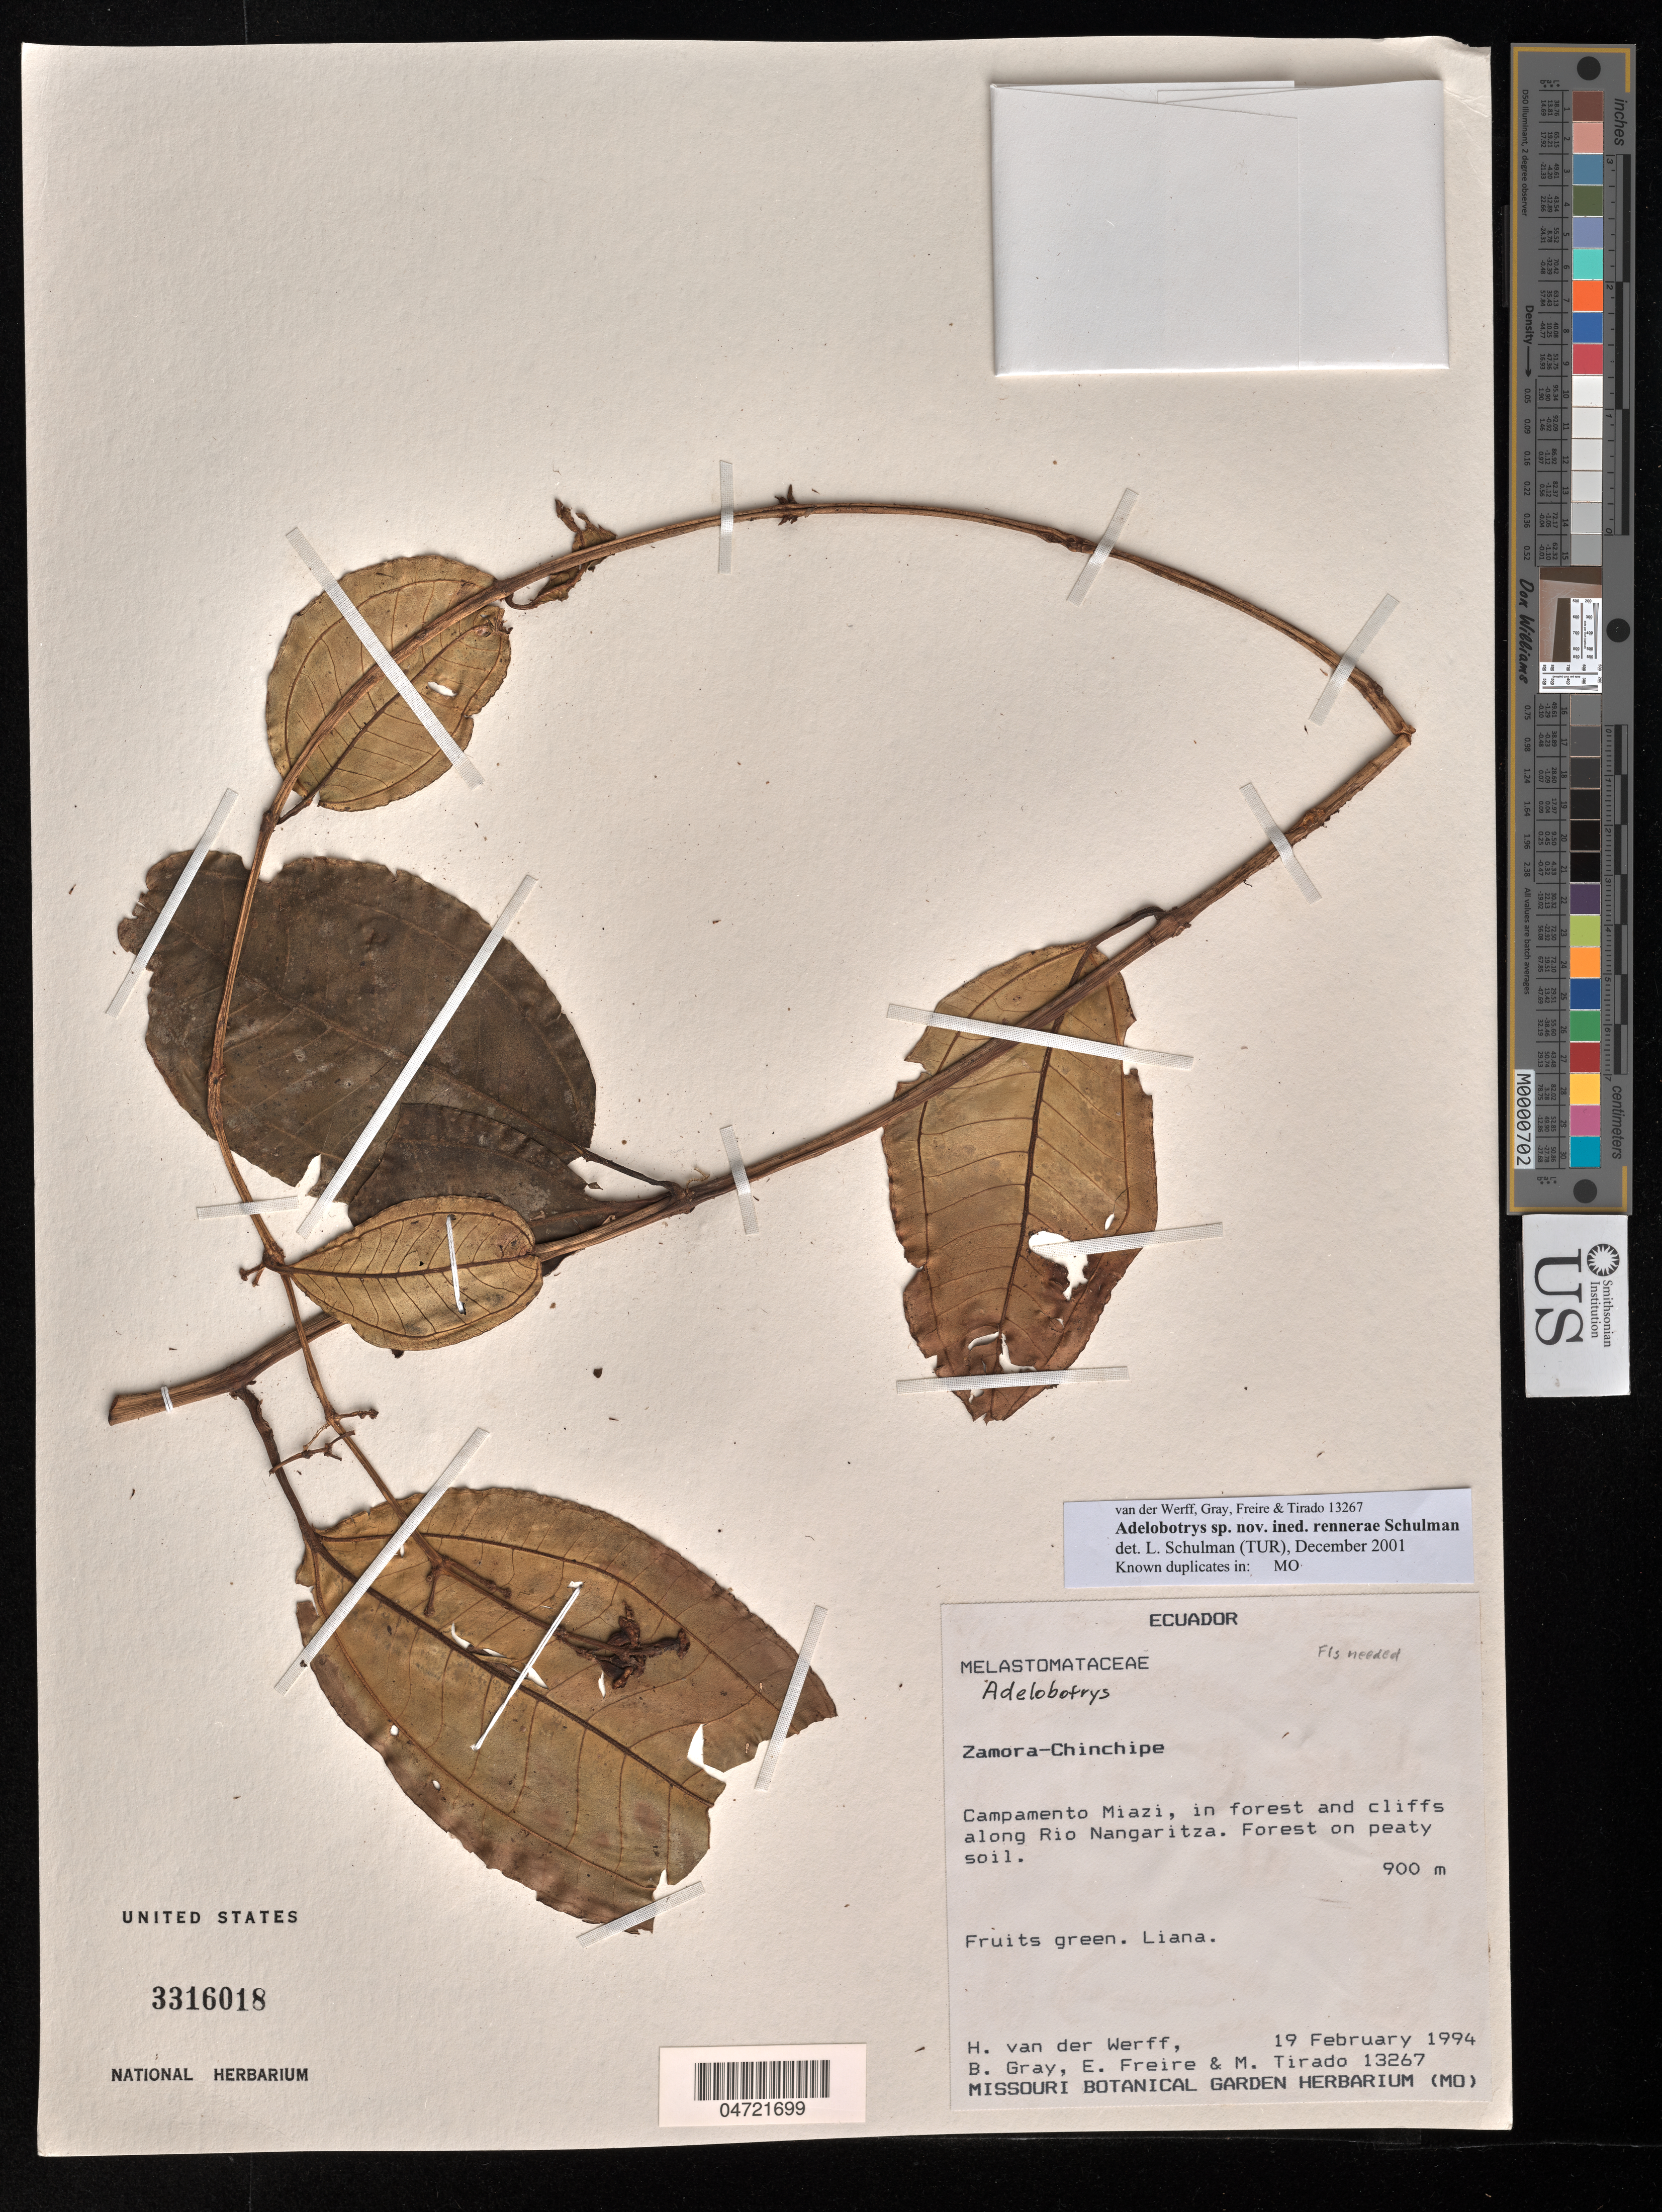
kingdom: Plantae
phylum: Tracheophyta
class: Magnoliopsida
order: Myrtales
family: Melastomataceae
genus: Adelobotrys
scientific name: Adelobotrys sp. nov.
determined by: Schulman, Leif, (TUR), University of Turku (FINLAND)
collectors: H. van der Werff & M. Tirado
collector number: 13267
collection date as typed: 19 Feb 1994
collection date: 1994-02-19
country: Ecuador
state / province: Zamora-Chinchipe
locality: Campamento Miazi, in forest and cliffs along Rio Nangaritza.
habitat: Forest on peaty soil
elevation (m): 900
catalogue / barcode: US 3316018